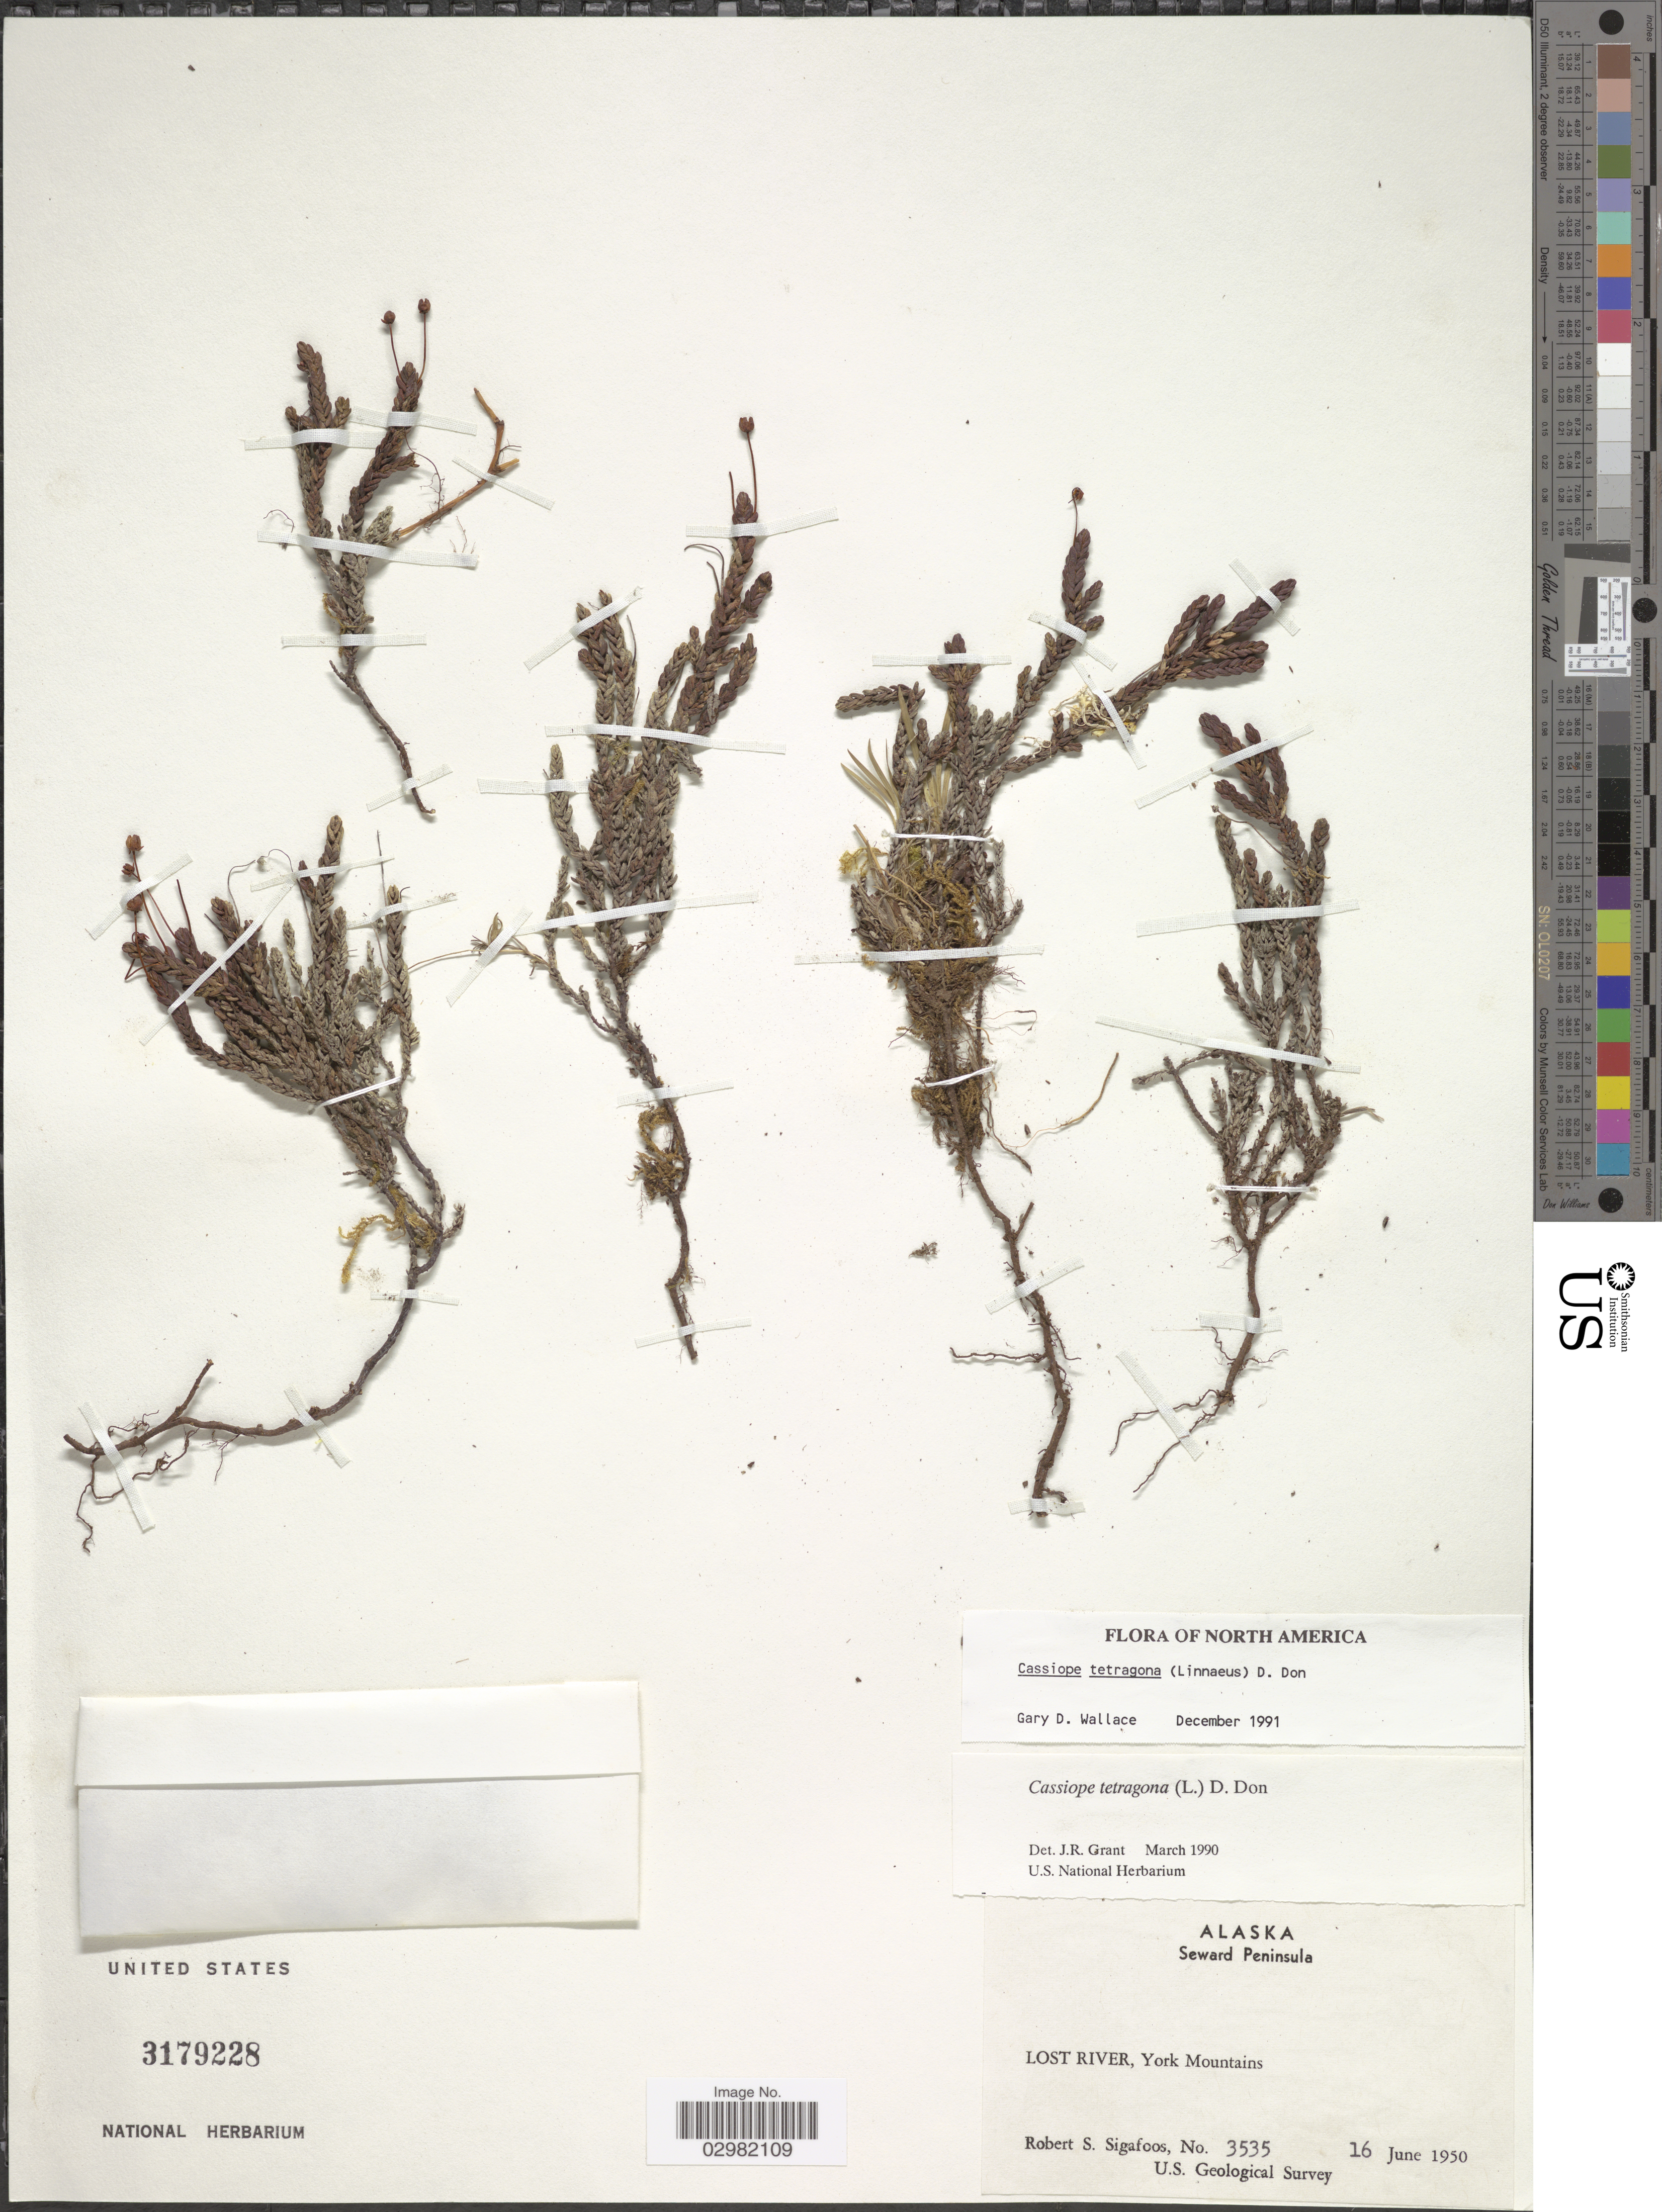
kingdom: Plantae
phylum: Tracheophyta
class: Magnoliopsida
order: Ericales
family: Ericaceae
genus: Cassiope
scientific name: Cassiope tetragona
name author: (L.) D. Don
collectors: R. Sigafoos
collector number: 3535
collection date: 1950-06-16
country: United States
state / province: Alaska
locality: Seward Peninsula. Lost River, York Mountains.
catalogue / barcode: US 3179228